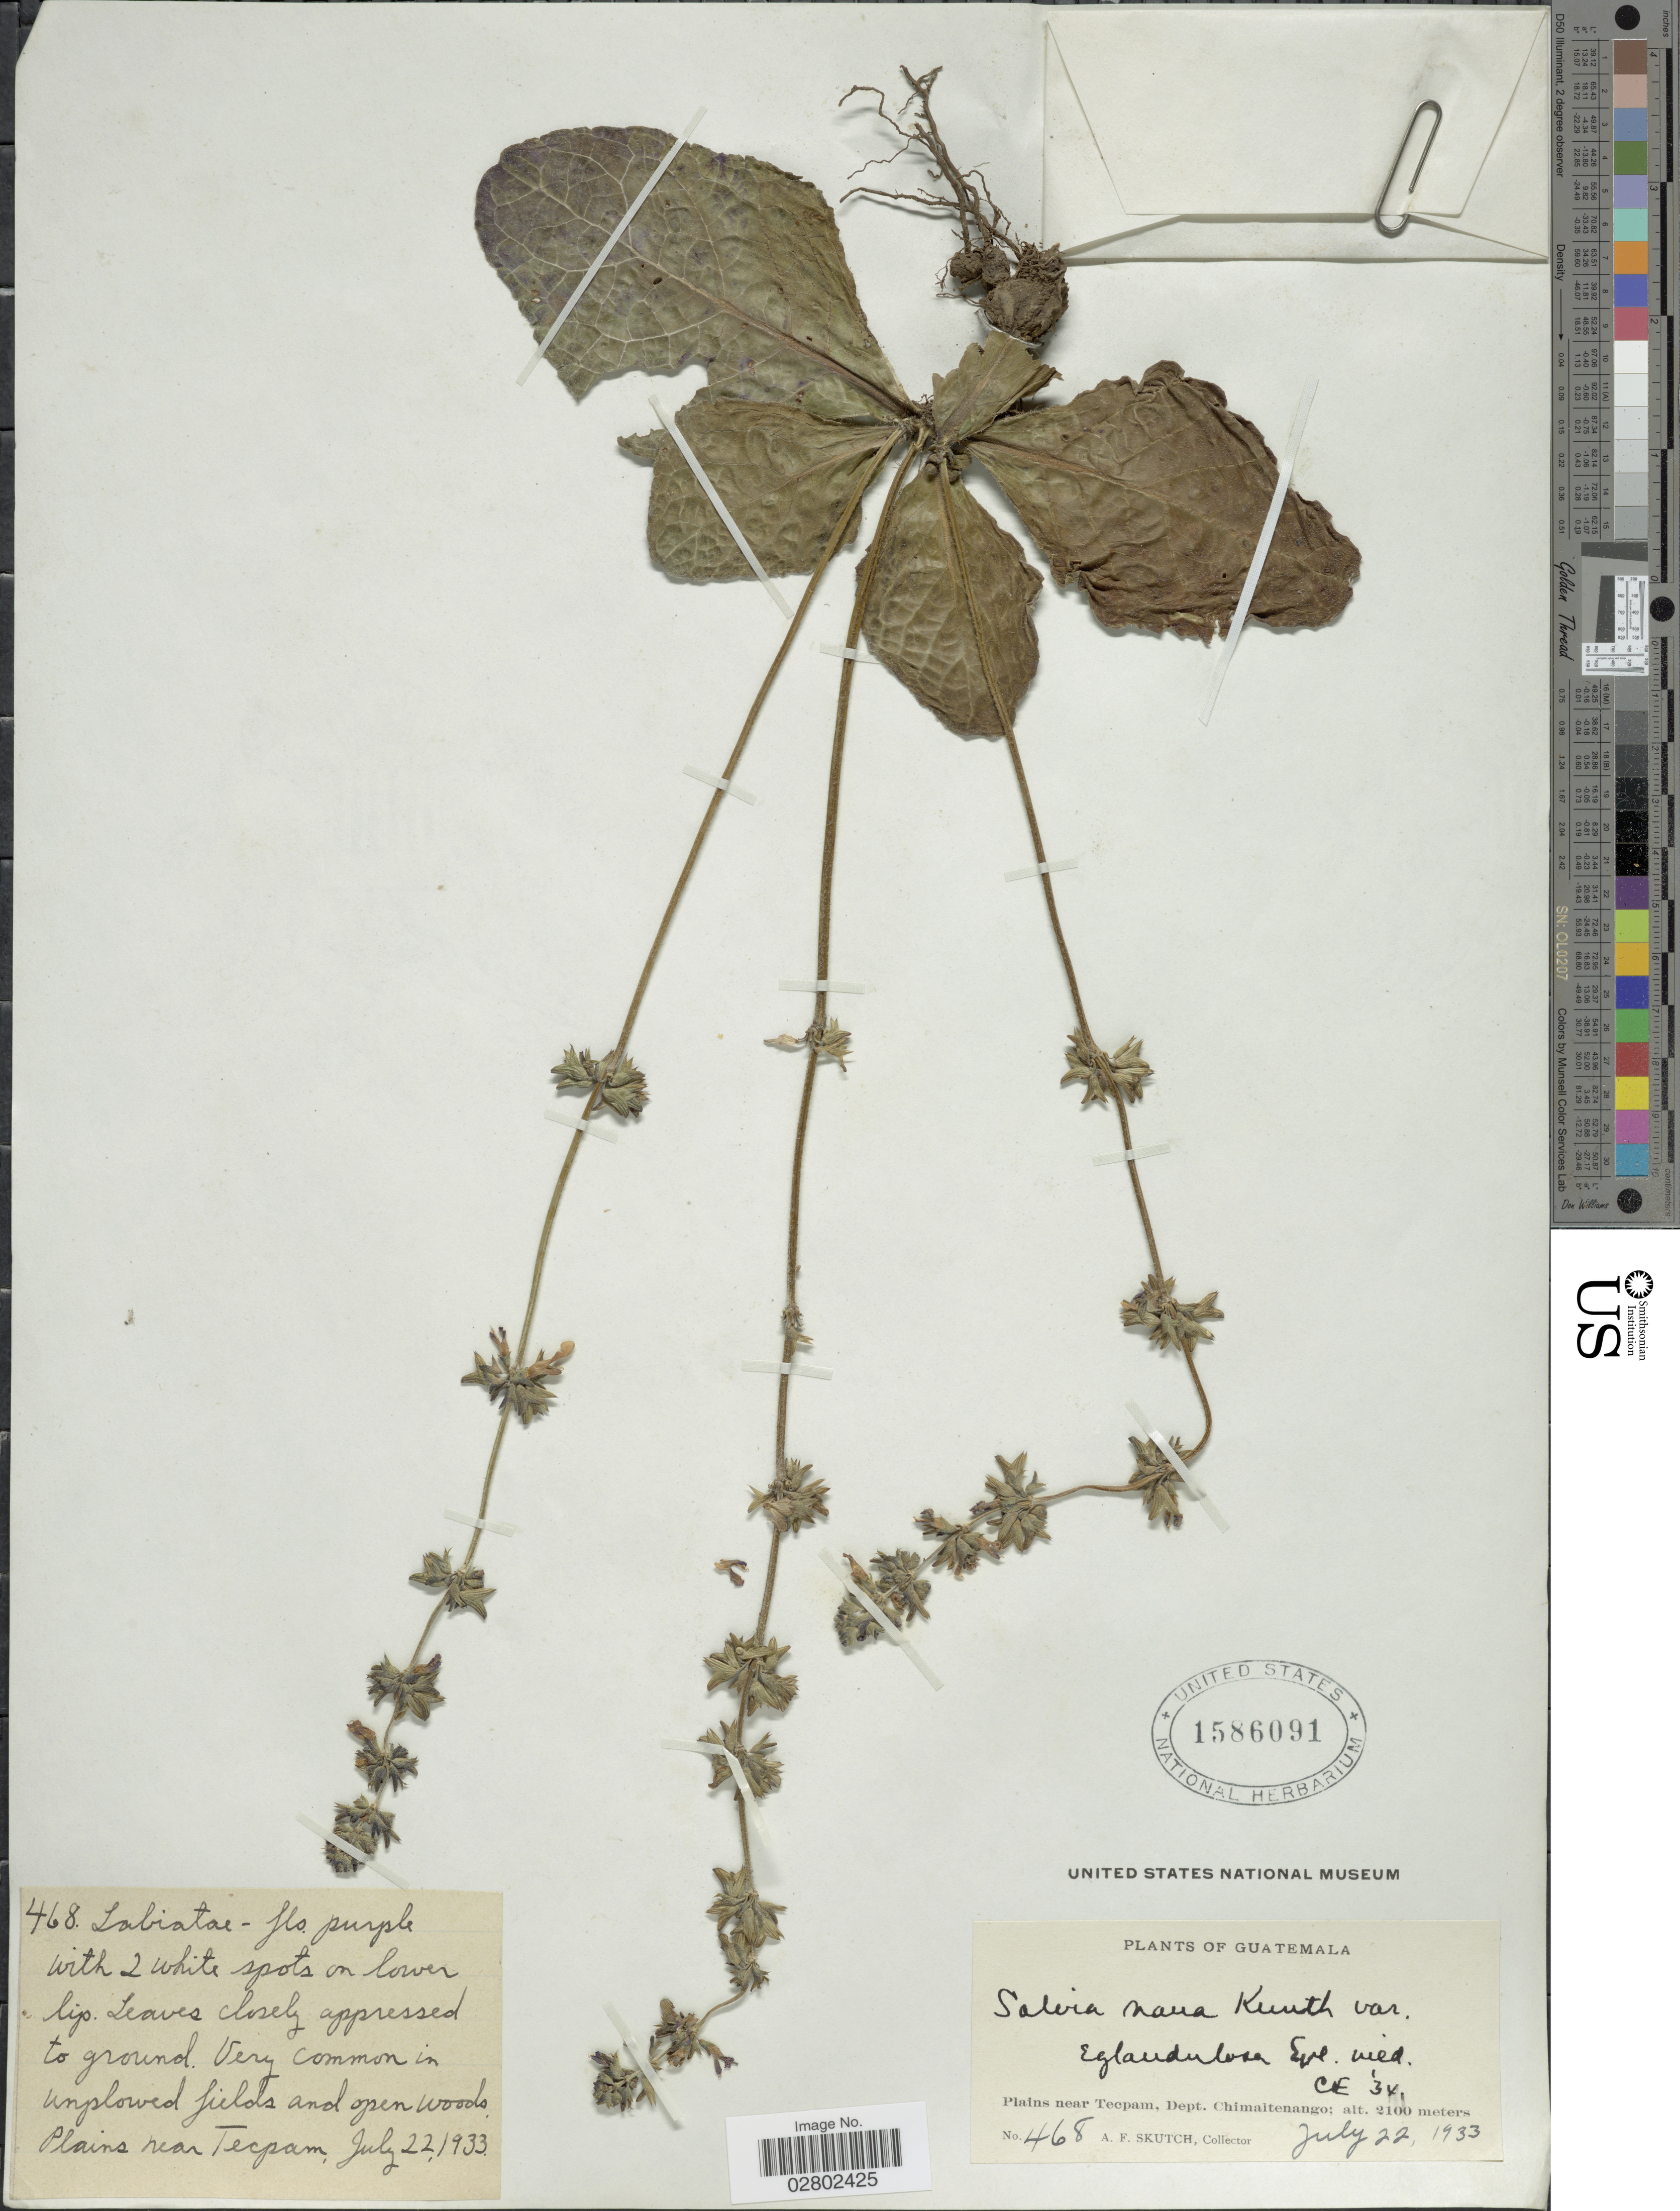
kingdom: Plantae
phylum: Tracheophyta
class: Magnoliopsida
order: Lamiales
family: Lamiaceae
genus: Salvia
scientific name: Salvia nana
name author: Kunth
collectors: A. F. Skutch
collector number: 468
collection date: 1933-07-22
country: Guatemala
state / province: Chimaltenango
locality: Plains near Tecpam, Dept. Chimaltenango.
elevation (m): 2100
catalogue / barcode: US 1586091